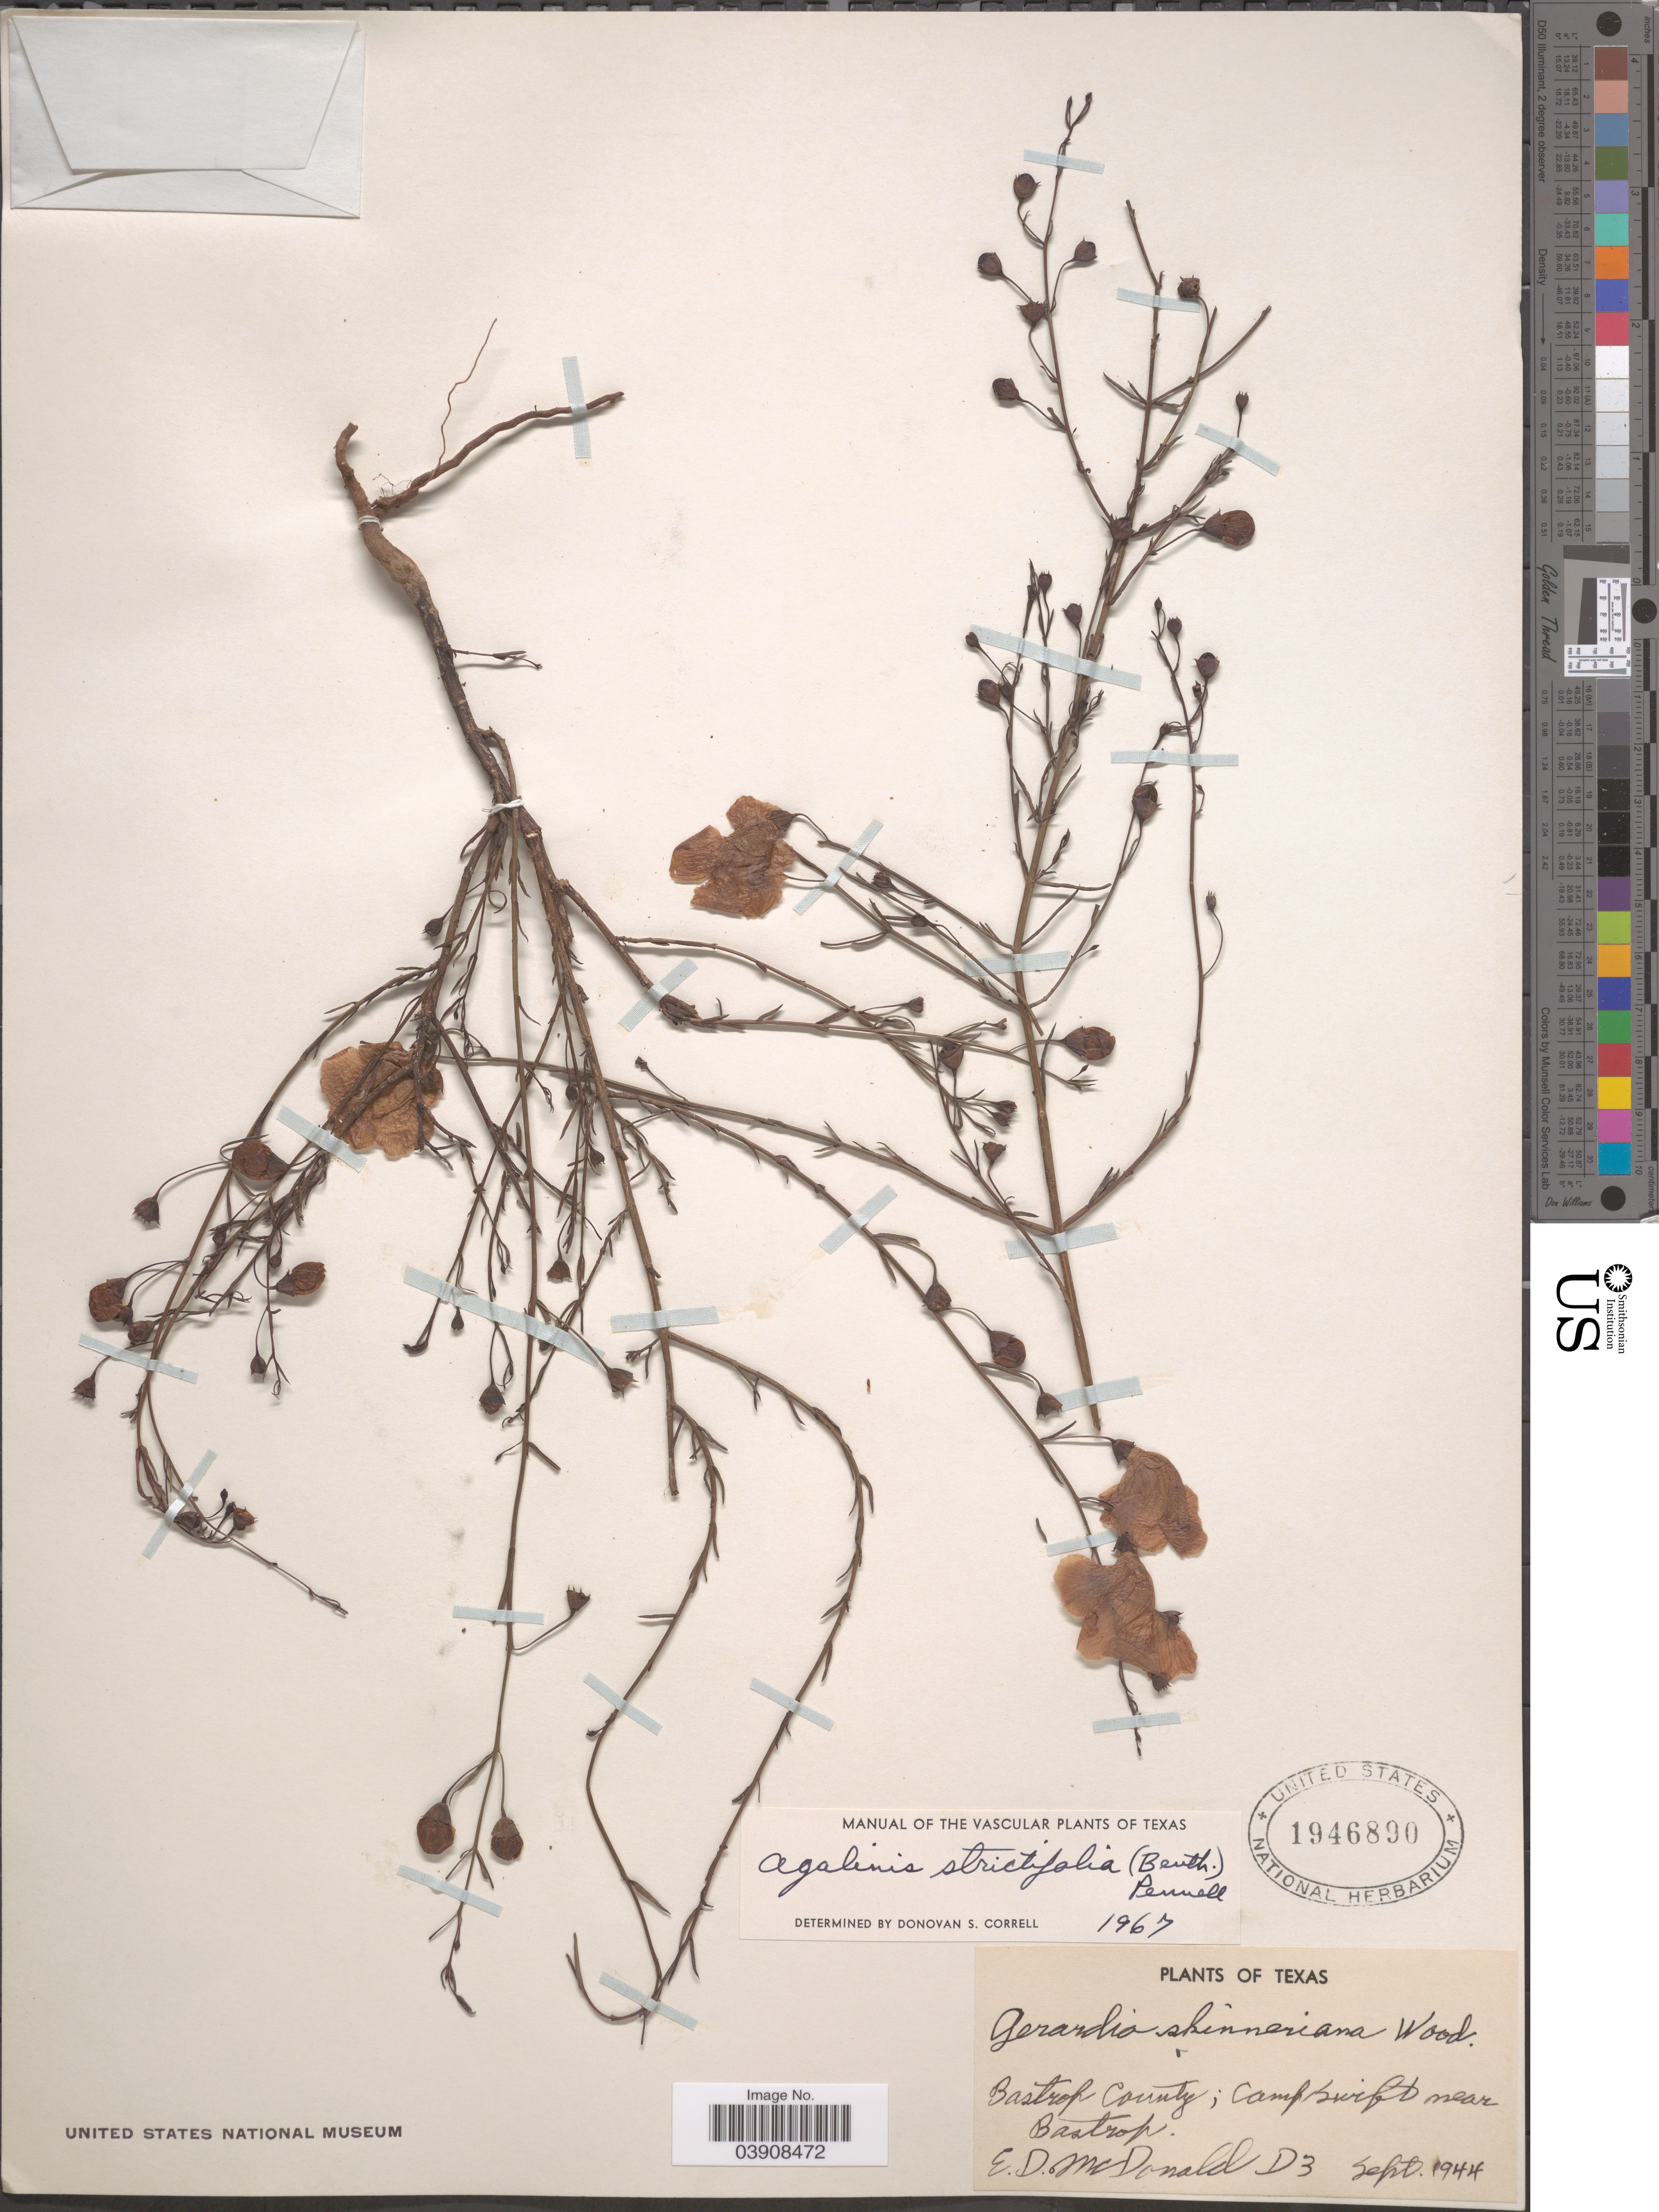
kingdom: Plantae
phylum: Tracheophyta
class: Magnoliopsida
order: Lamiales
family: Orobanchaceae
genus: Agalinis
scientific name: Agalinis strictifolia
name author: (Benth.) Pennell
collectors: E. D. McDonald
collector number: D3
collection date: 1944-09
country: United States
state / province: Texas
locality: Bastrop County; Campswift near Bastrop.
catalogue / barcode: US 1946890